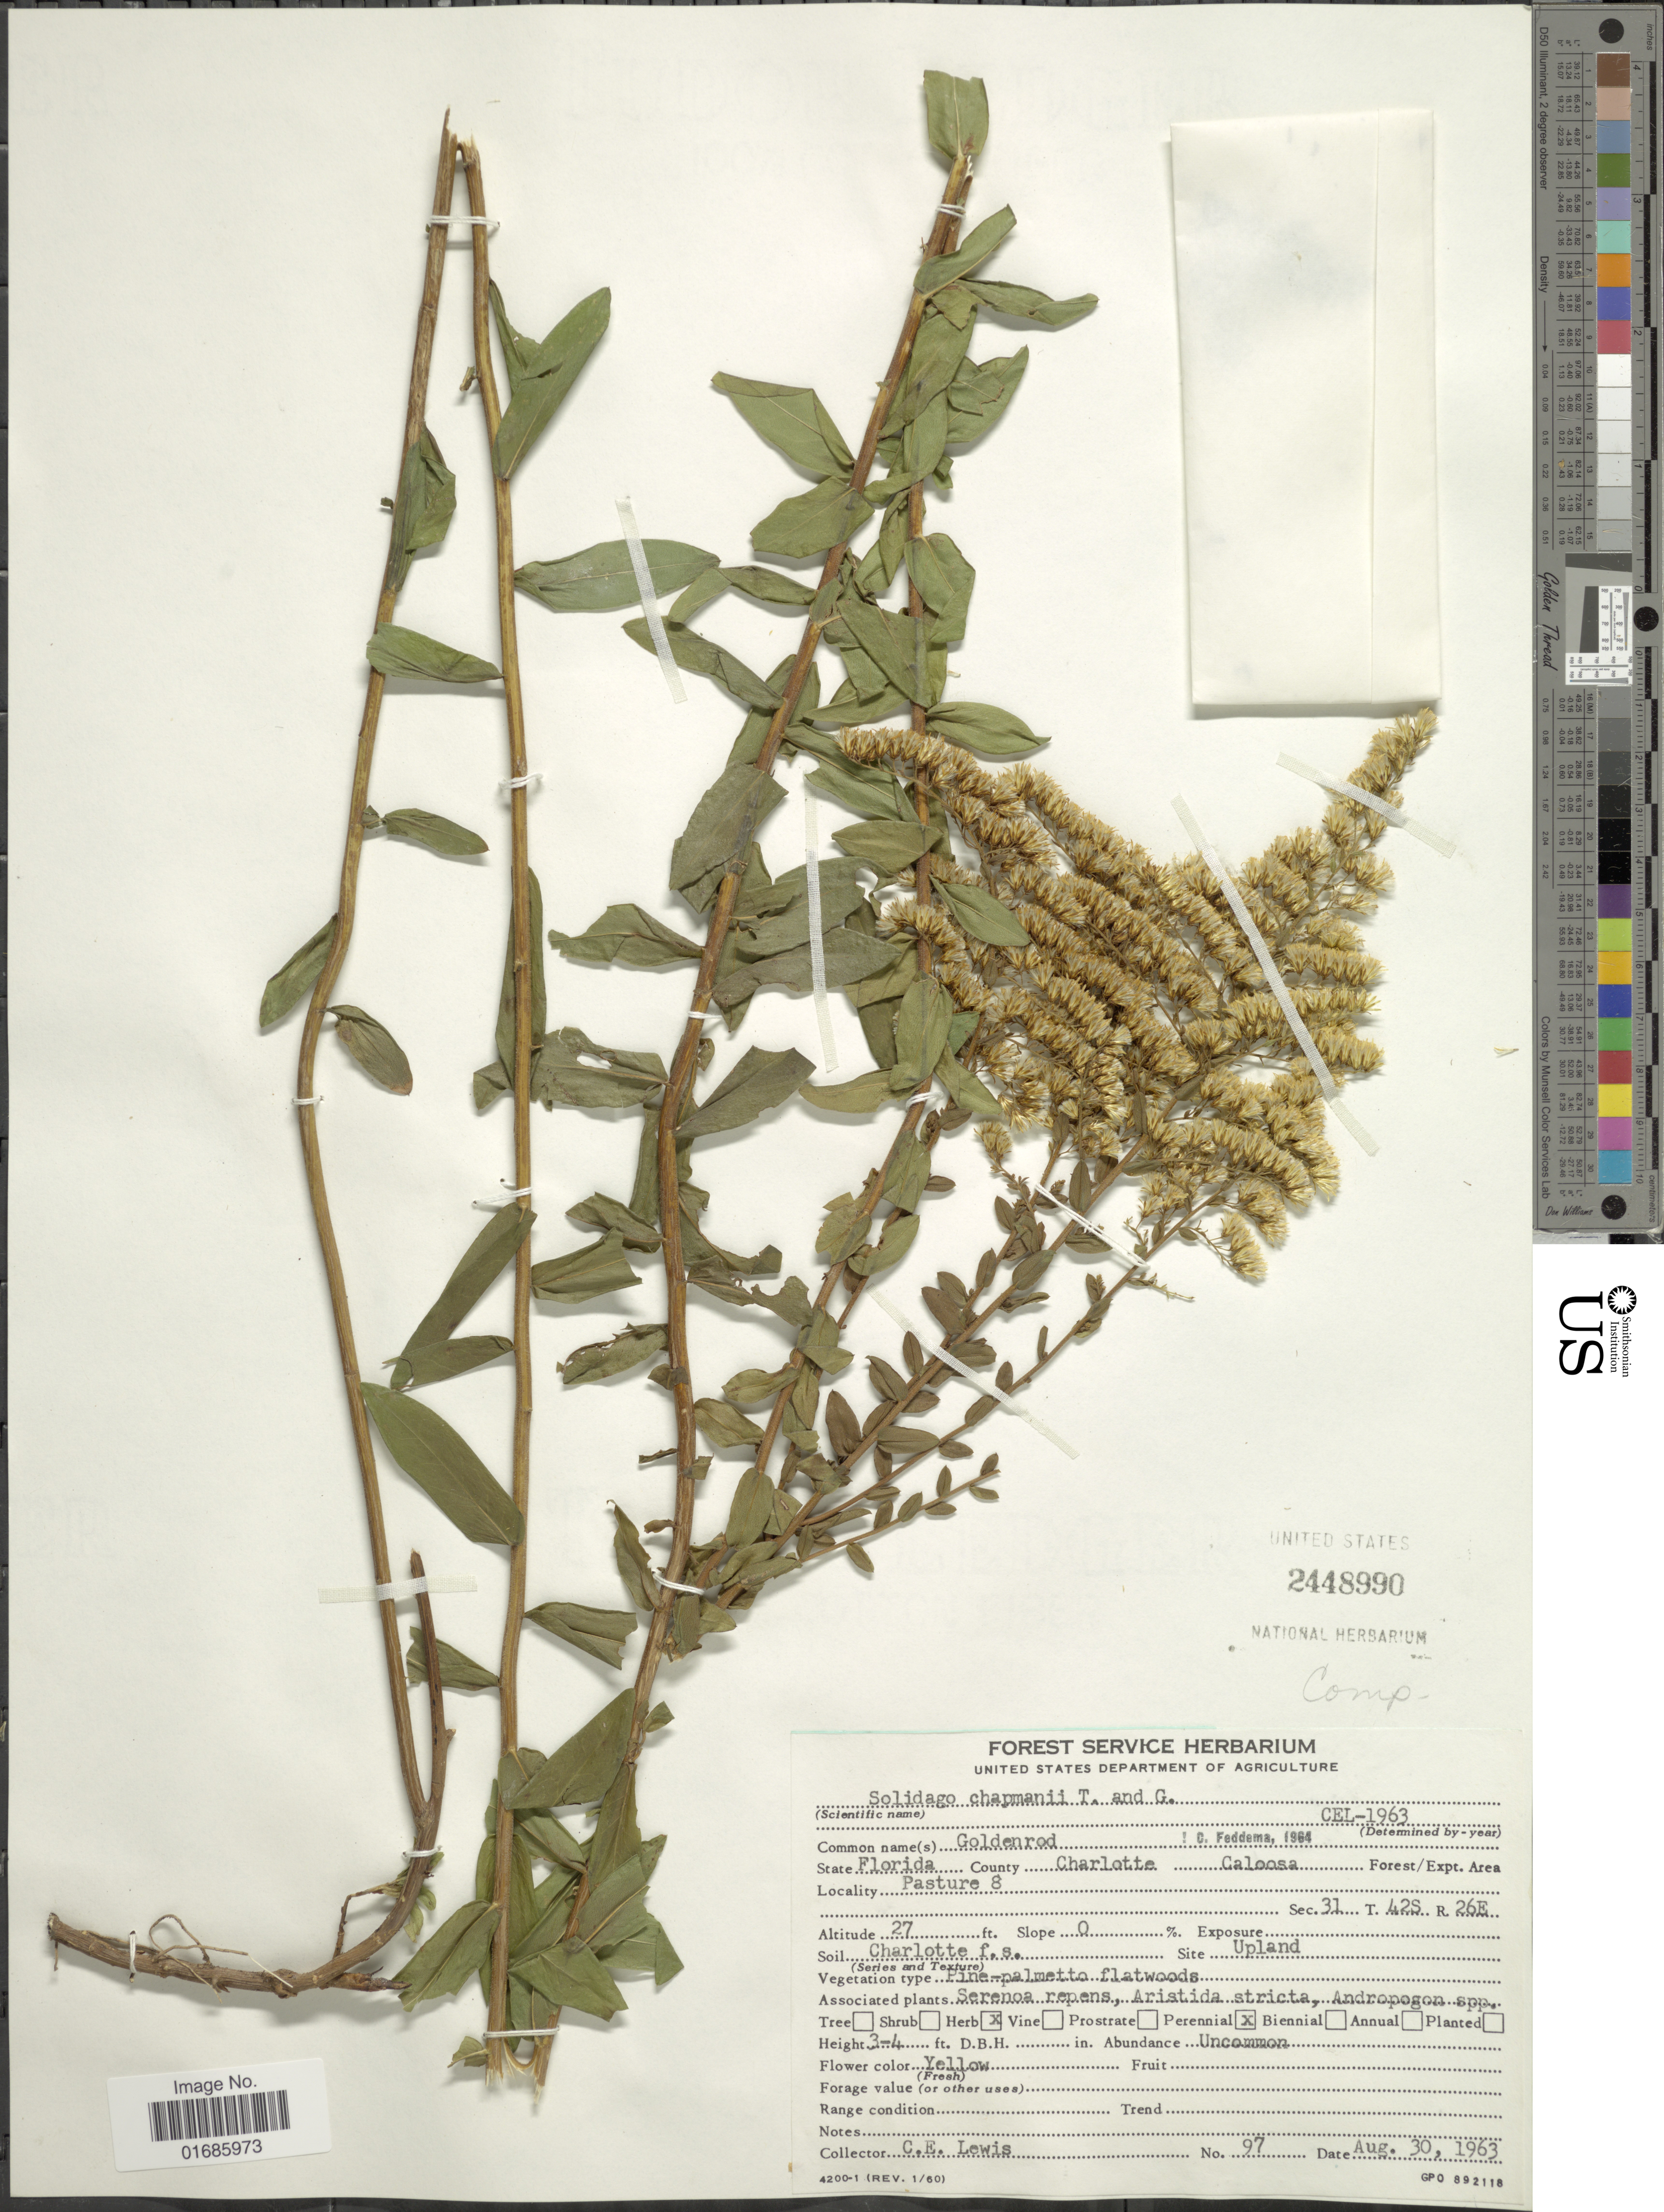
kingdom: Plantae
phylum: Tracheophyta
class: Magnoliopsida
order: Asterales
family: Asteraceae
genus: Solidago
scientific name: Solidago chapmanii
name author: Torr. & A. Gray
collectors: C. Lewis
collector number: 97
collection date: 1963-08-30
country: United States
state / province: Florida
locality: County Charlotte, Galoosa, Pasture 8, Sec. 31 T42S R26E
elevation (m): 8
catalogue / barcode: US 2448990